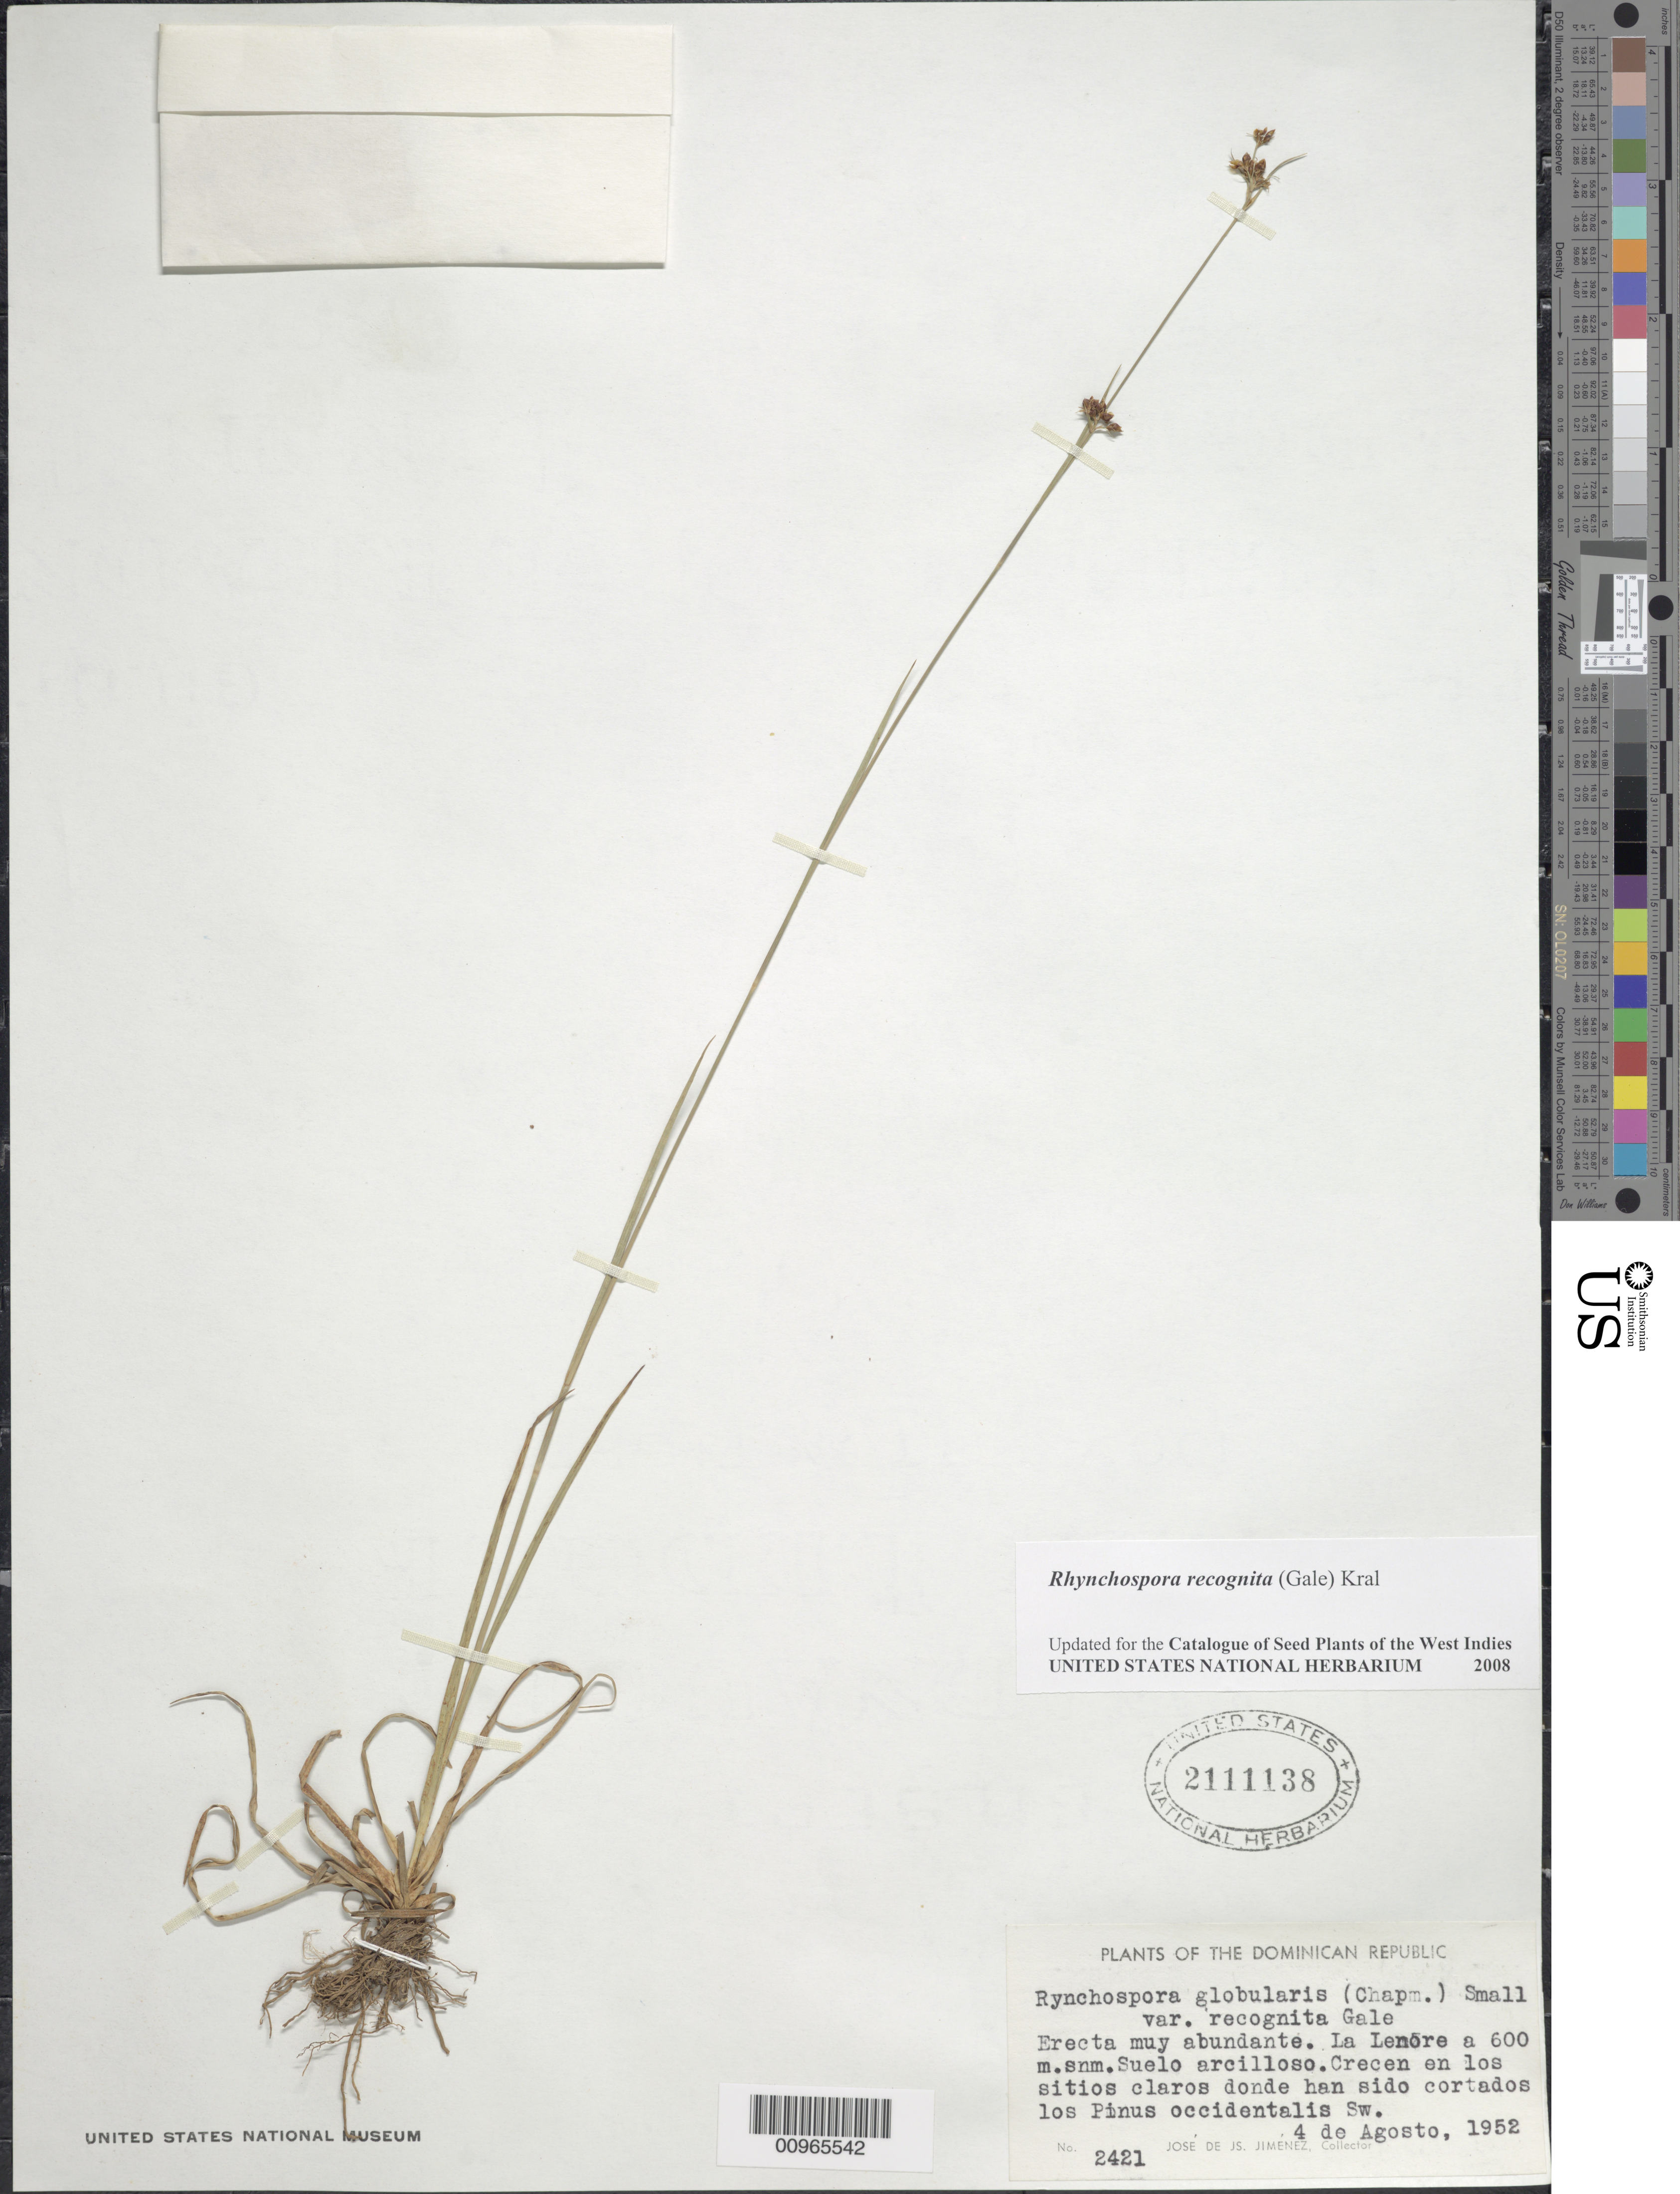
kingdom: Plantae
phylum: Tracheophyta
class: Liliopsida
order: Poales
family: Cyperaceae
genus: Rhynchospora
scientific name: Rhynchospora recognita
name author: (Gale) Kral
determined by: Strong, M. T., (US), Smithsonian Institution - National Museum of Natural History (UNITED STATES)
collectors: J. J. Jiménez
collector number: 2421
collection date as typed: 04 Aug 1952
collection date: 1952-08-04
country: Dominican Republic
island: Hispaniola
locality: La Lenore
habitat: Suelo arcilloso, crecen en los sitios claros donde han sido cortados los Pinus occidentalis Sw.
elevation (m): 600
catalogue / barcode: US 2111138